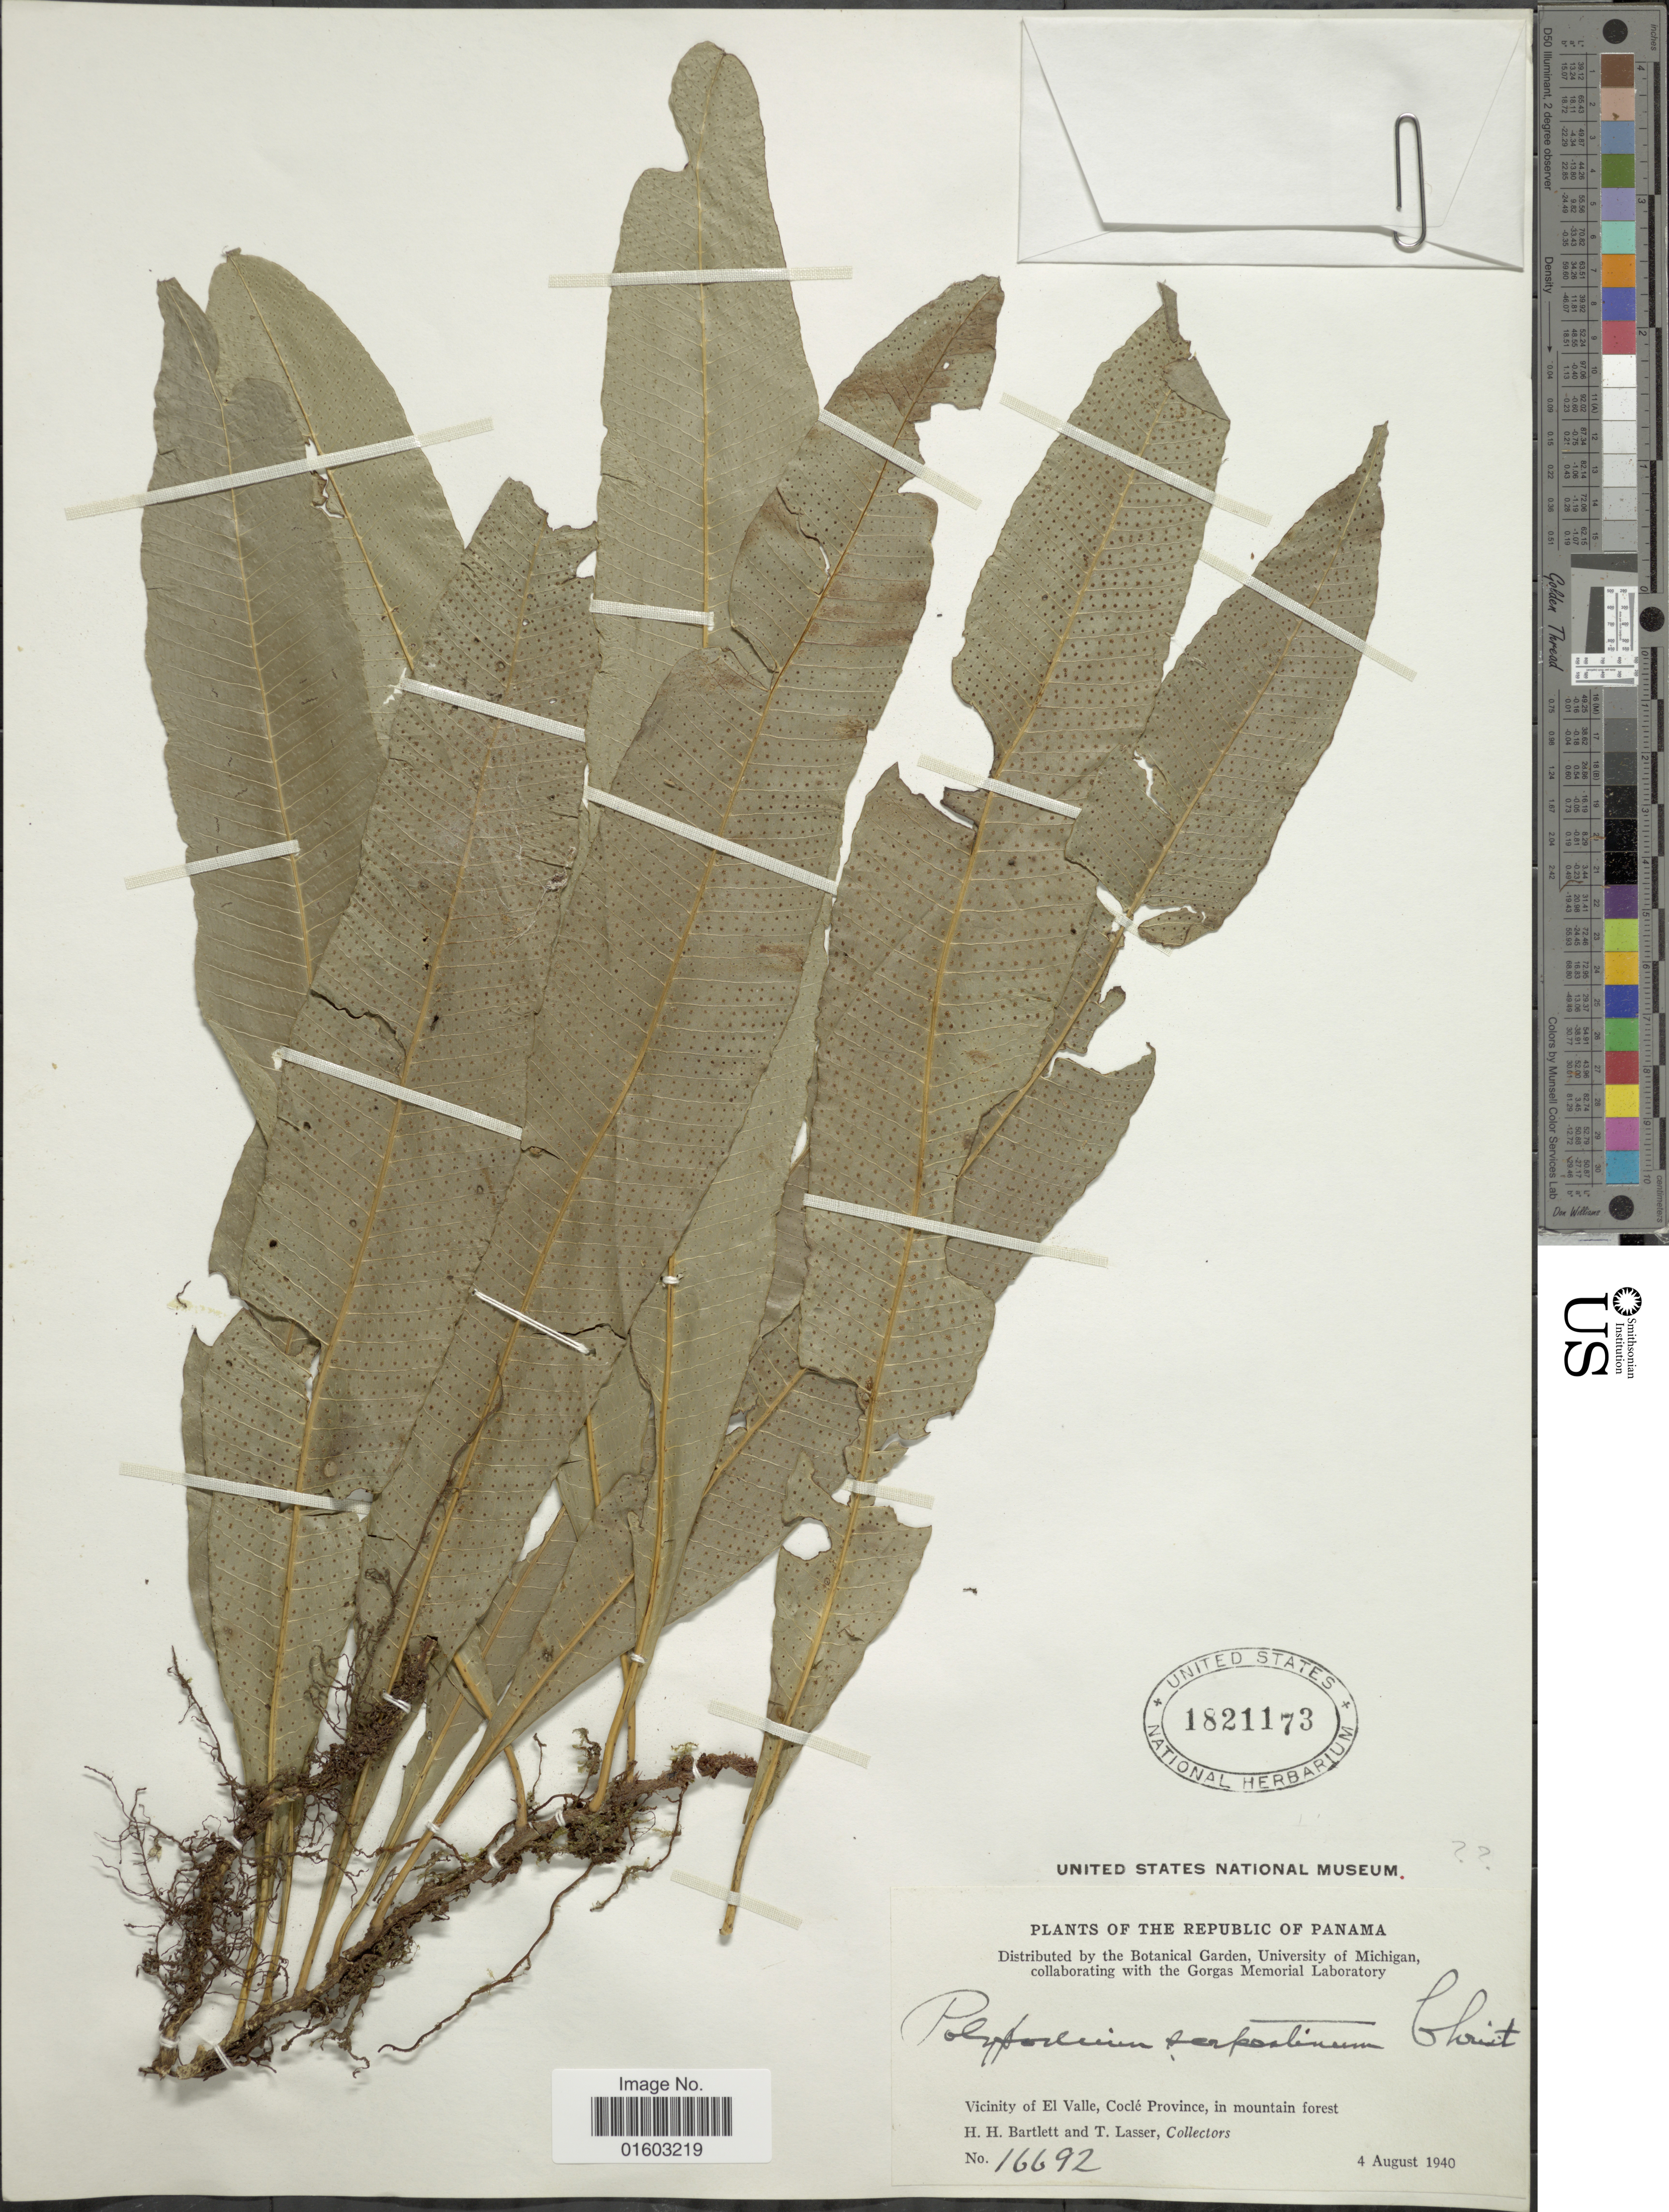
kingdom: Plantae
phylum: Tracheophyta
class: Polypodiopsida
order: Polypodiales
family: Polypodiaceae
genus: Campyloneurum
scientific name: Campyloneurum serpentinum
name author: (Christ) Ching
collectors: H. H. Bartlett & T. Lasser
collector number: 16692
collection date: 1940-08-04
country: Panama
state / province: Coclé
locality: Republic of Panama, Vicinity of El Valle, Cocle Province, in mountain forest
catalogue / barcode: US 1821173